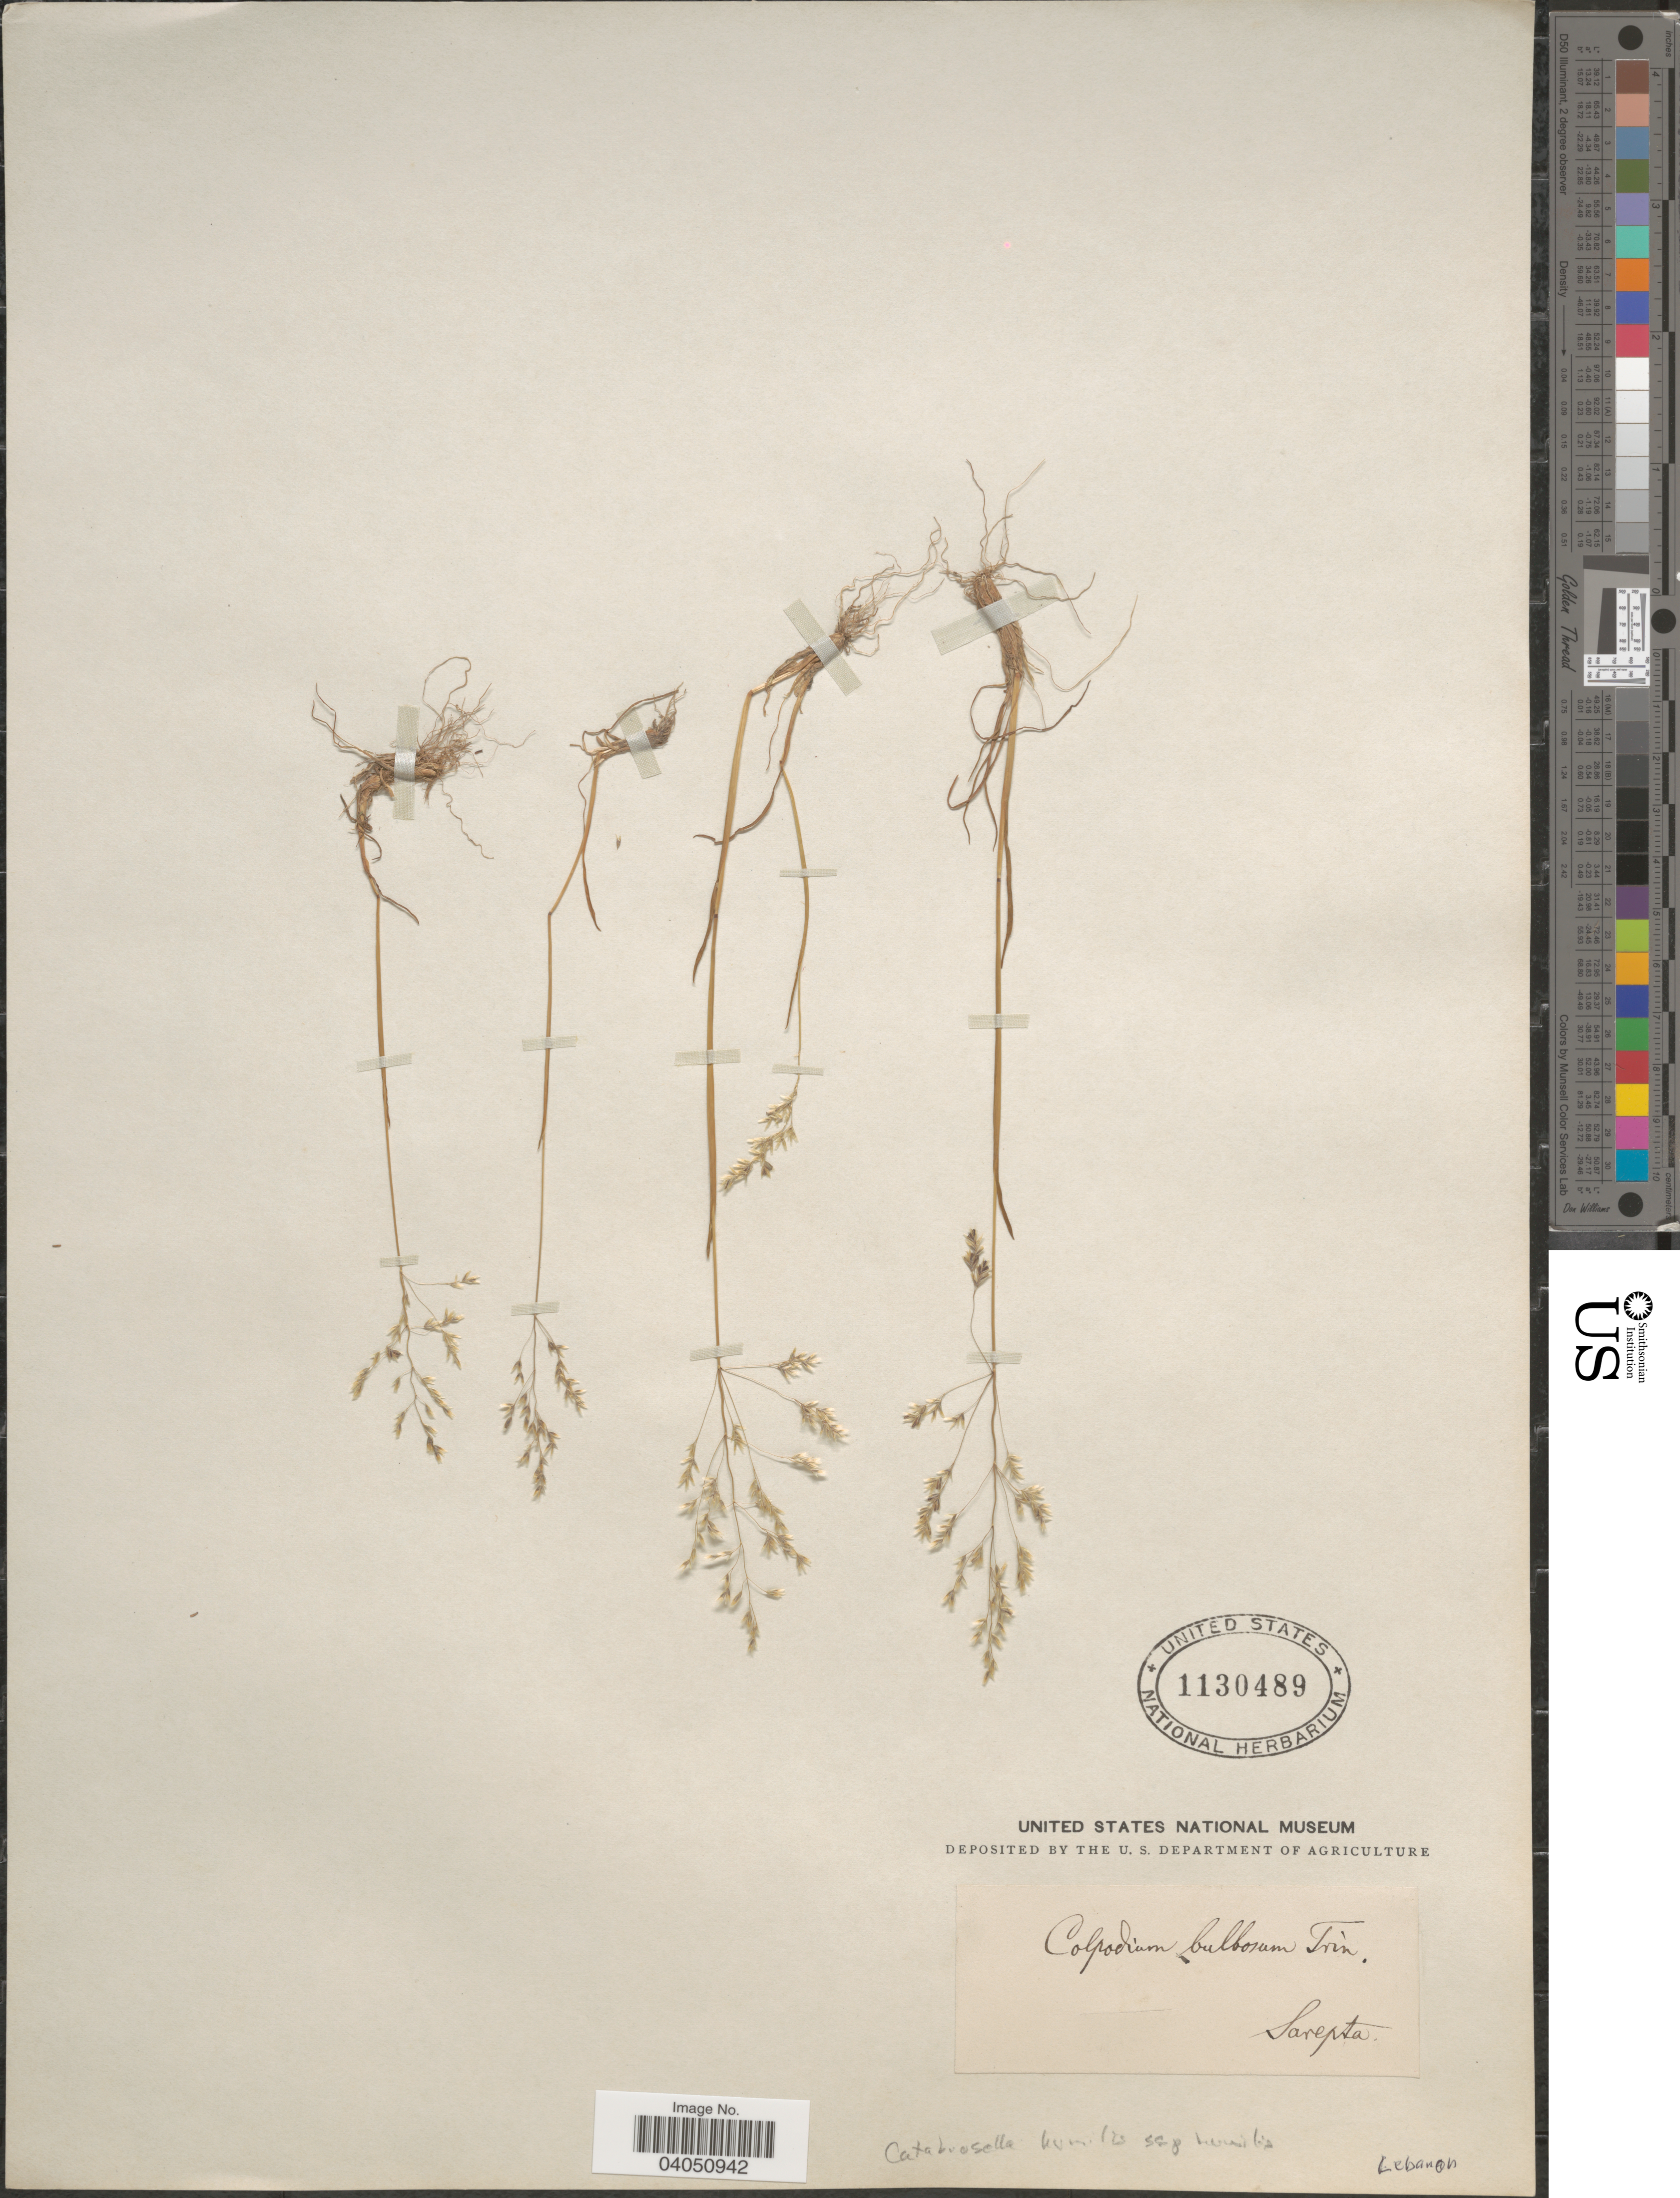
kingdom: Plantae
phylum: Tracheophyta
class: Liliopsida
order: Poales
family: Poaceae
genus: Catabrosella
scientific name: Catabrosella humilis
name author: (M. Bieb.) Tzvelev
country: Russian Federation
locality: Sarepta, "Lebanon"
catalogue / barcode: US 1130489